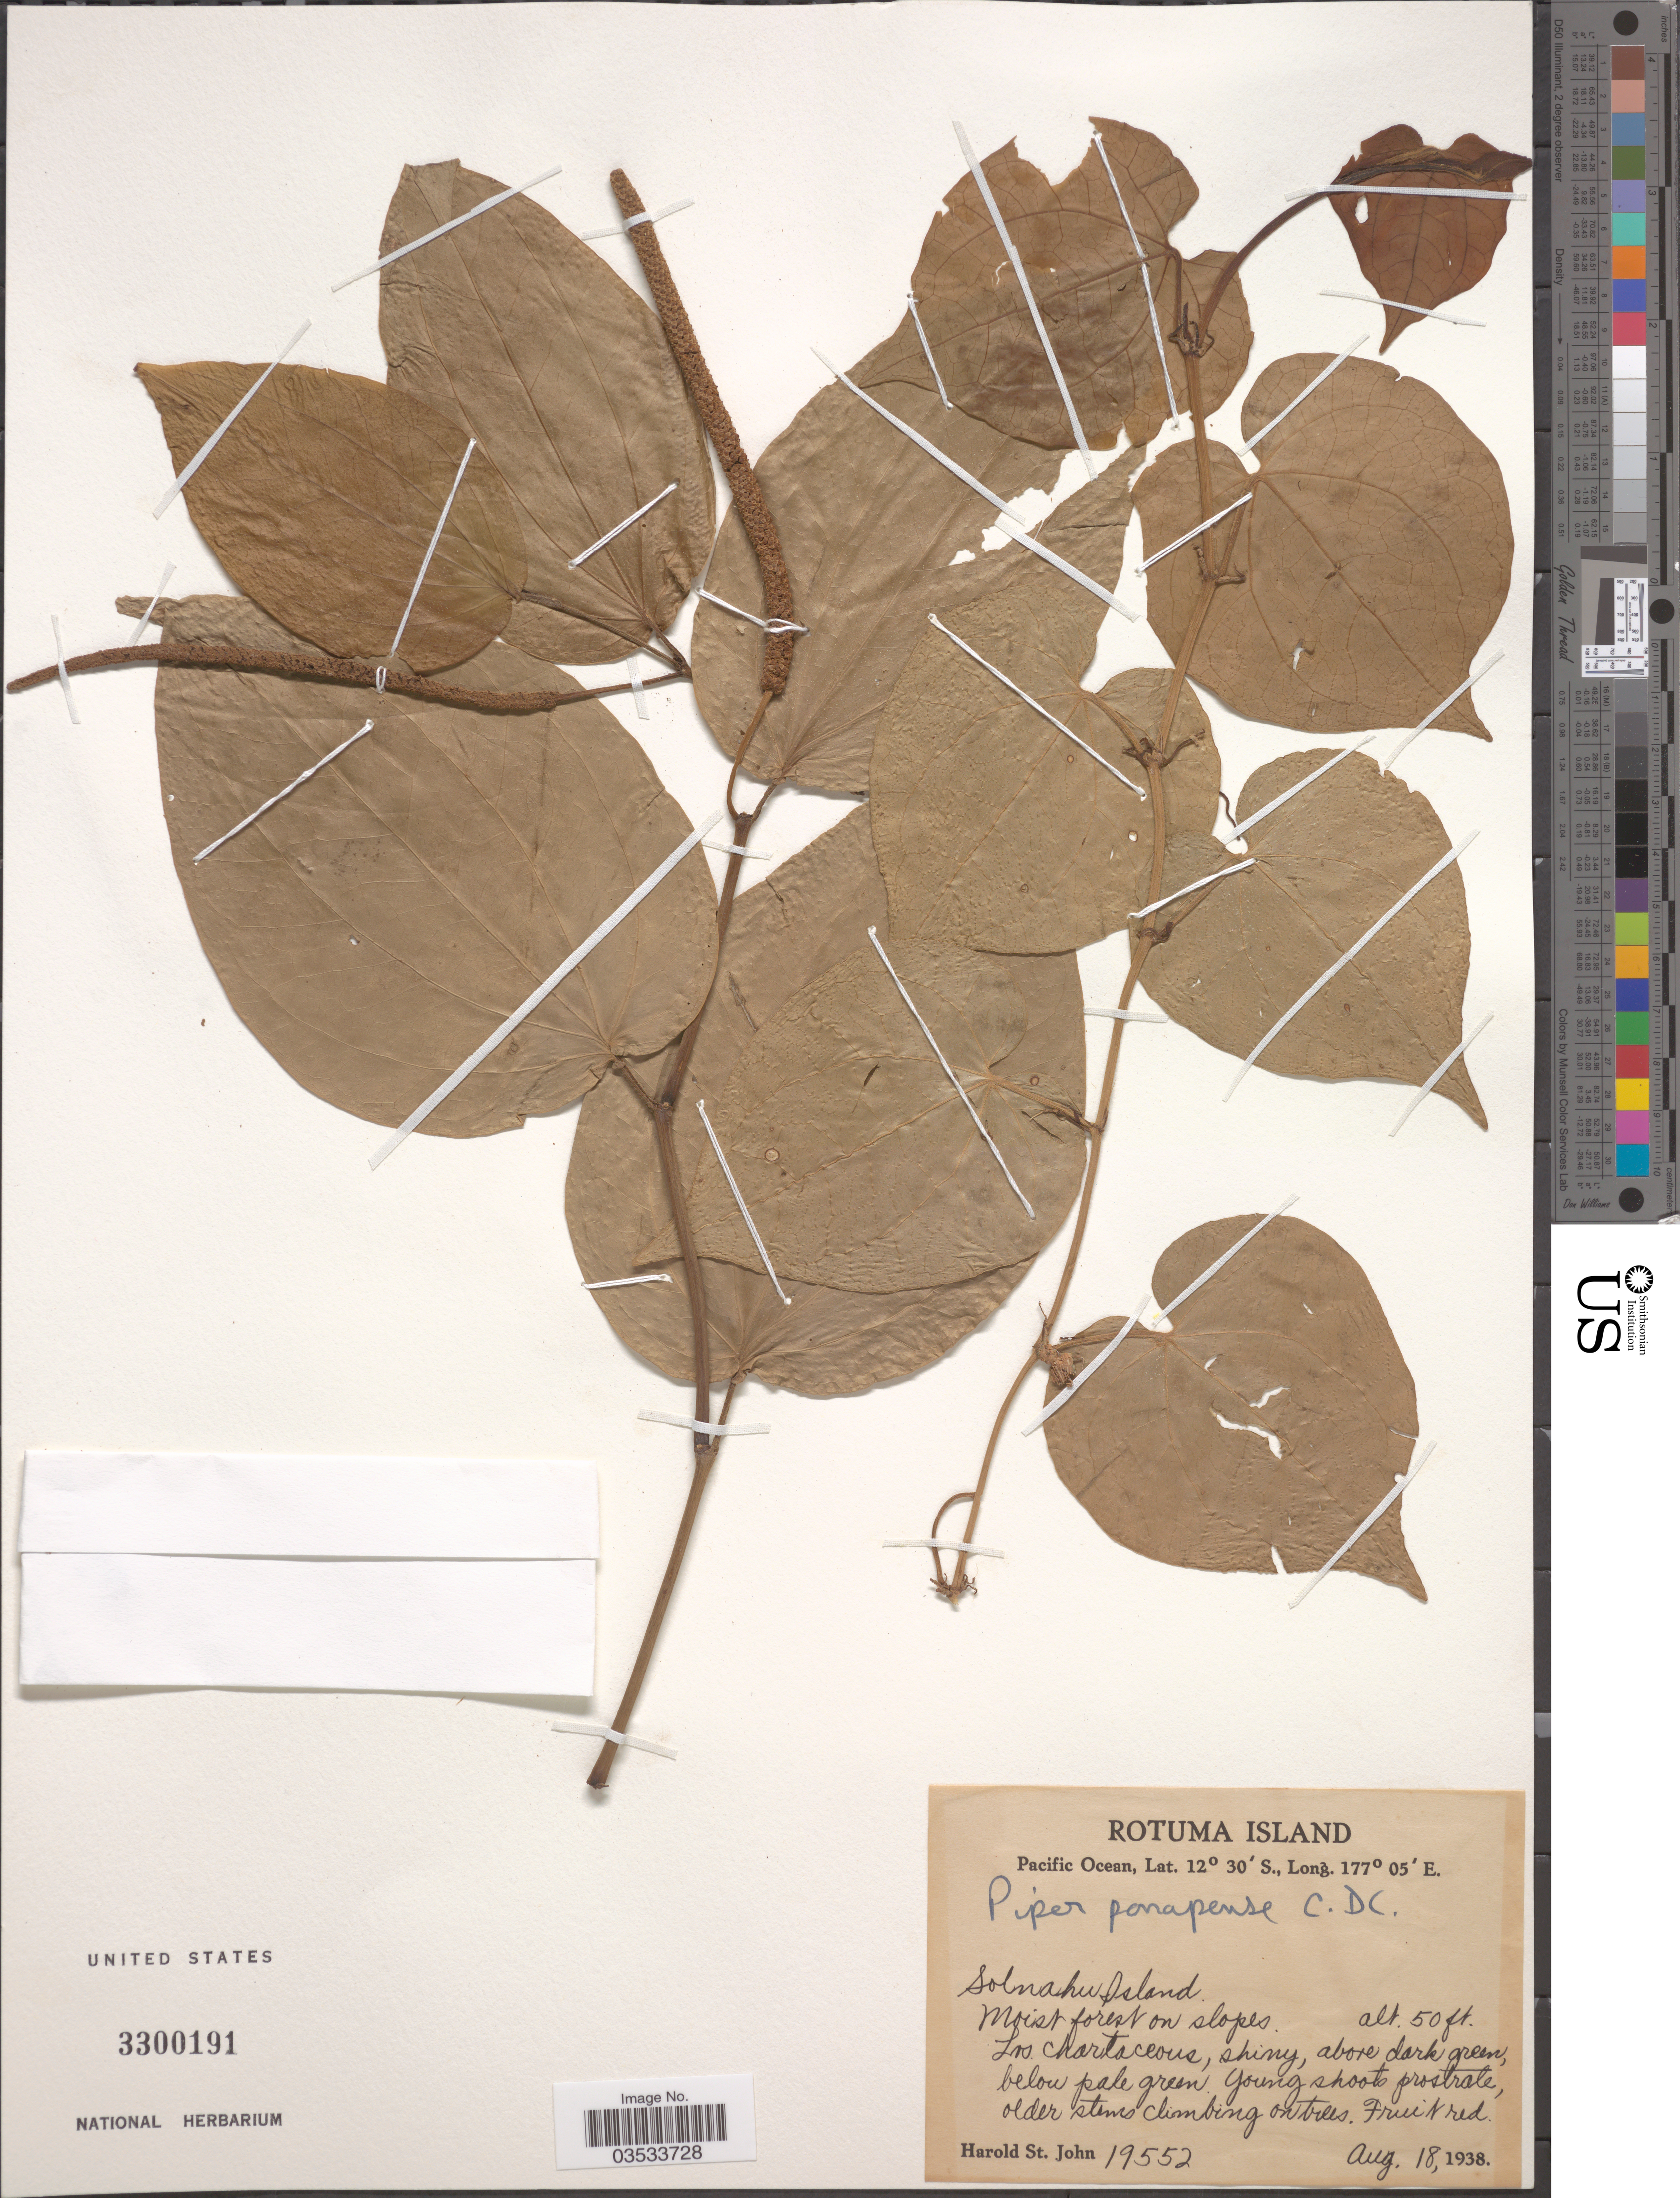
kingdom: Plantae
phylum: Tracheophyta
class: Magnoliopsida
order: Piperales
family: Piperaceae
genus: Piper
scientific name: Piper ponapense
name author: C. DC.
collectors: H. St. John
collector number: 19552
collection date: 1938-08-18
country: Fiji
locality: Rotuma Island. Pacific Ocean. Solnahu [interpreted] Island. Los Chartaceous [interpreted]. [unsure placement]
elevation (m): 15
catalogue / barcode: US 3300191